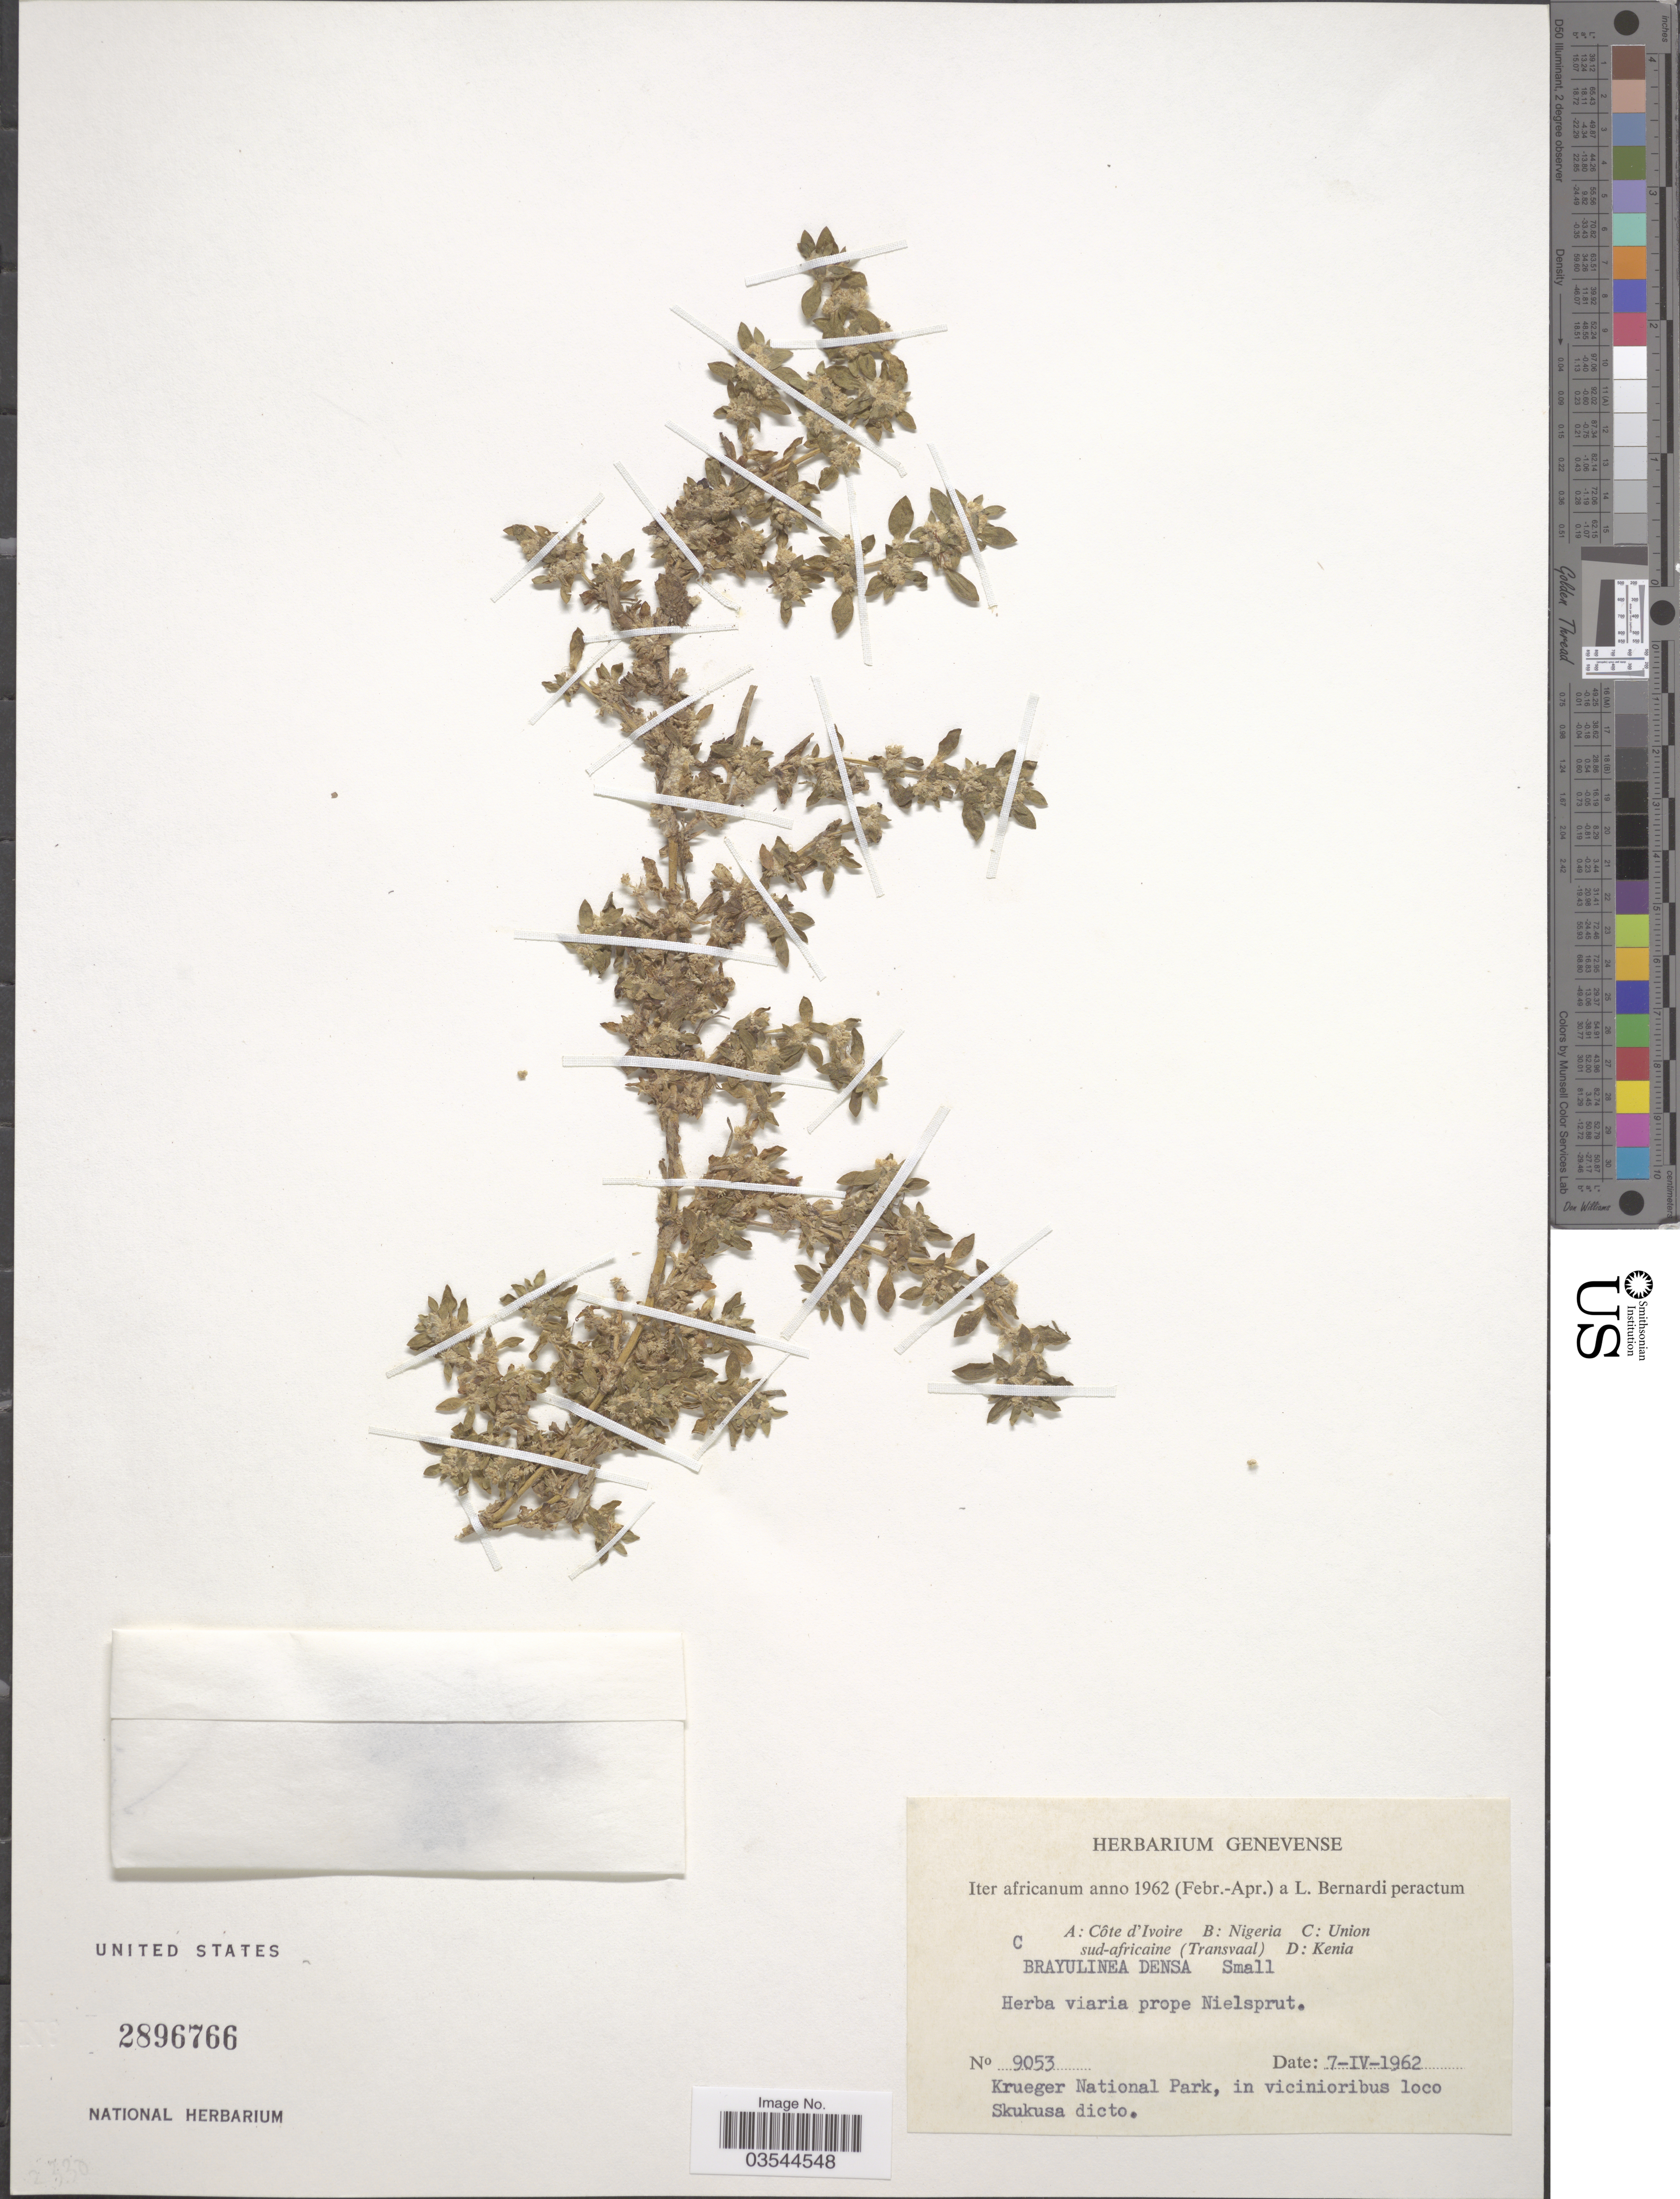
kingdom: Plantae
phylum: Tracheophyta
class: Magnoliopsida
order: Caryophyllales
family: Amaranthaceae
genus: Guilleminea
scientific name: Guilleminea densa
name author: (Humb. & Bonpl. ex Schult.) Moq.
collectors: L. Bernardi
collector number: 9053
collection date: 1962-04-07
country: South Africa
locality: Union sud-africaine (Transvaal). Krueger National Park, in vicinioribus loco Skukusa dicto.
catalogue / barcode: US 2896766